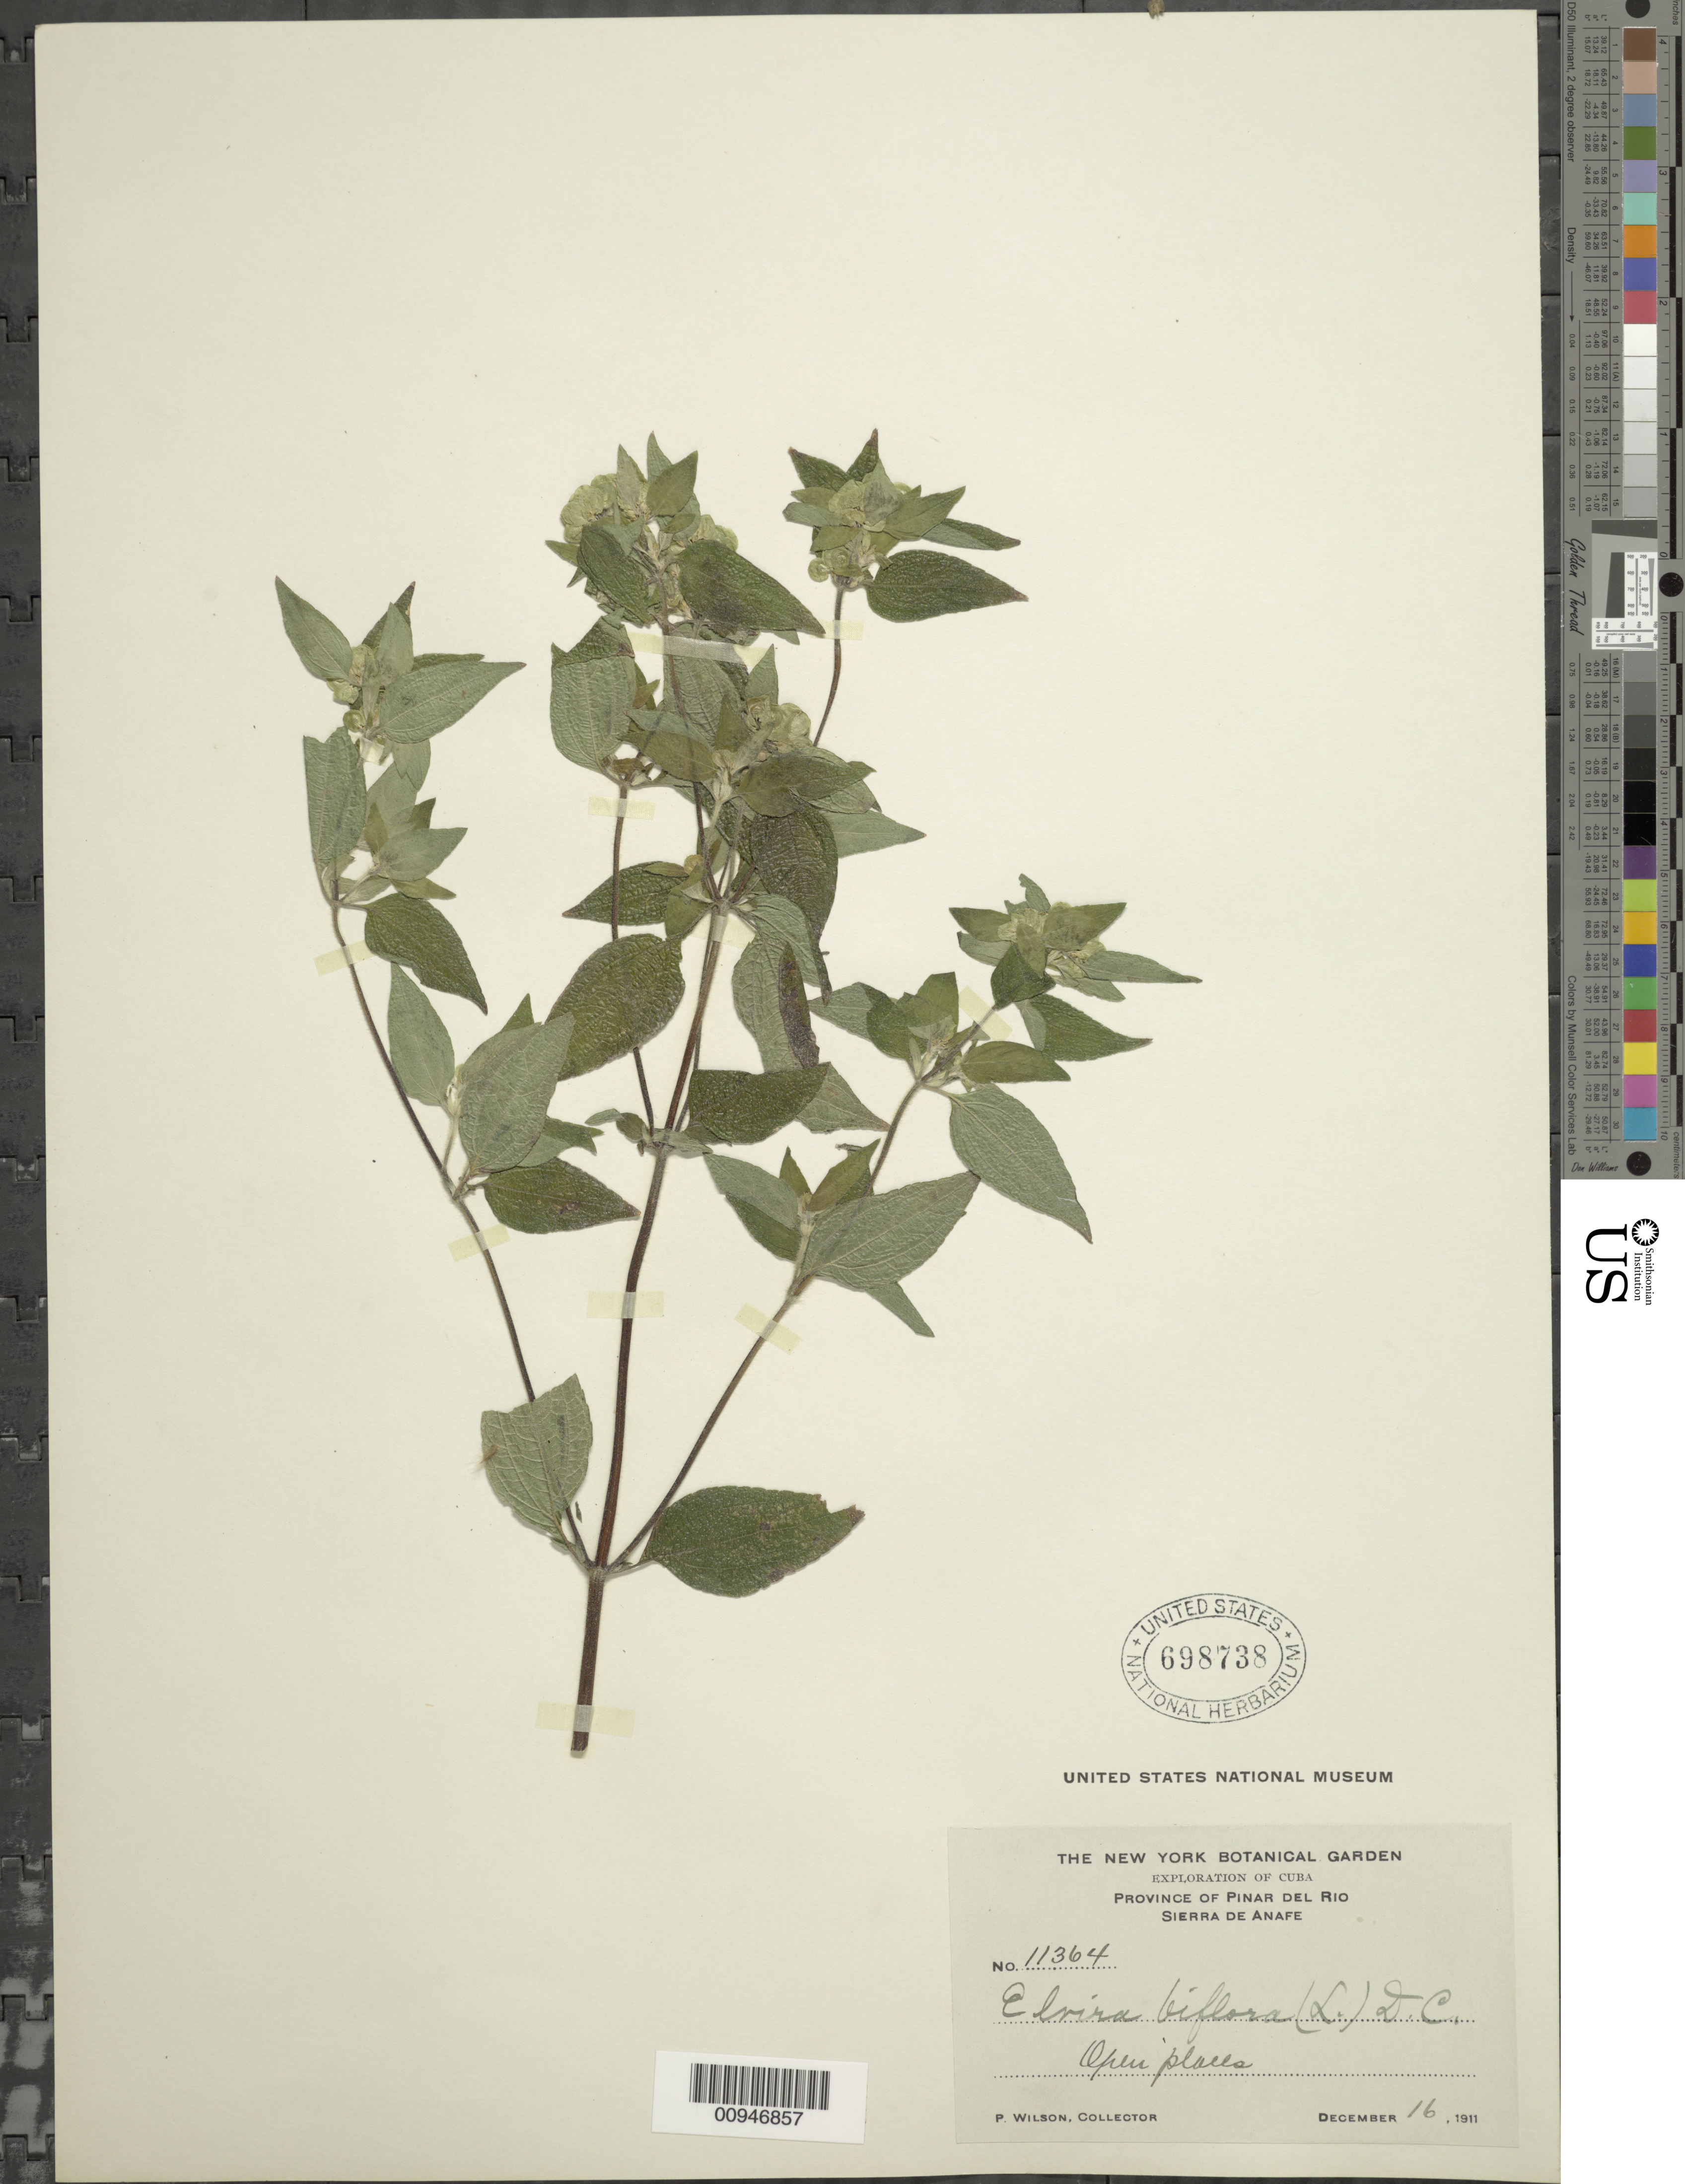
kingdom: Plantae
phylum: Tracheophyta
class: Magnoliopsida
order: Asterales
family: Asteraceae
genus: Delilia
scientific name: Delilia biflora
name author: (L.) Kuntze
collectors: P. Wilson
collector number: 11364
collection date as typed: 16 Dec 1911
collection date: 1911-12-16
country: Cuba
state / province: Pinar del Rio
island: Cuba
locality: Sierra de Anafe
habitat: Open places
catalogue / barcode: US 698738